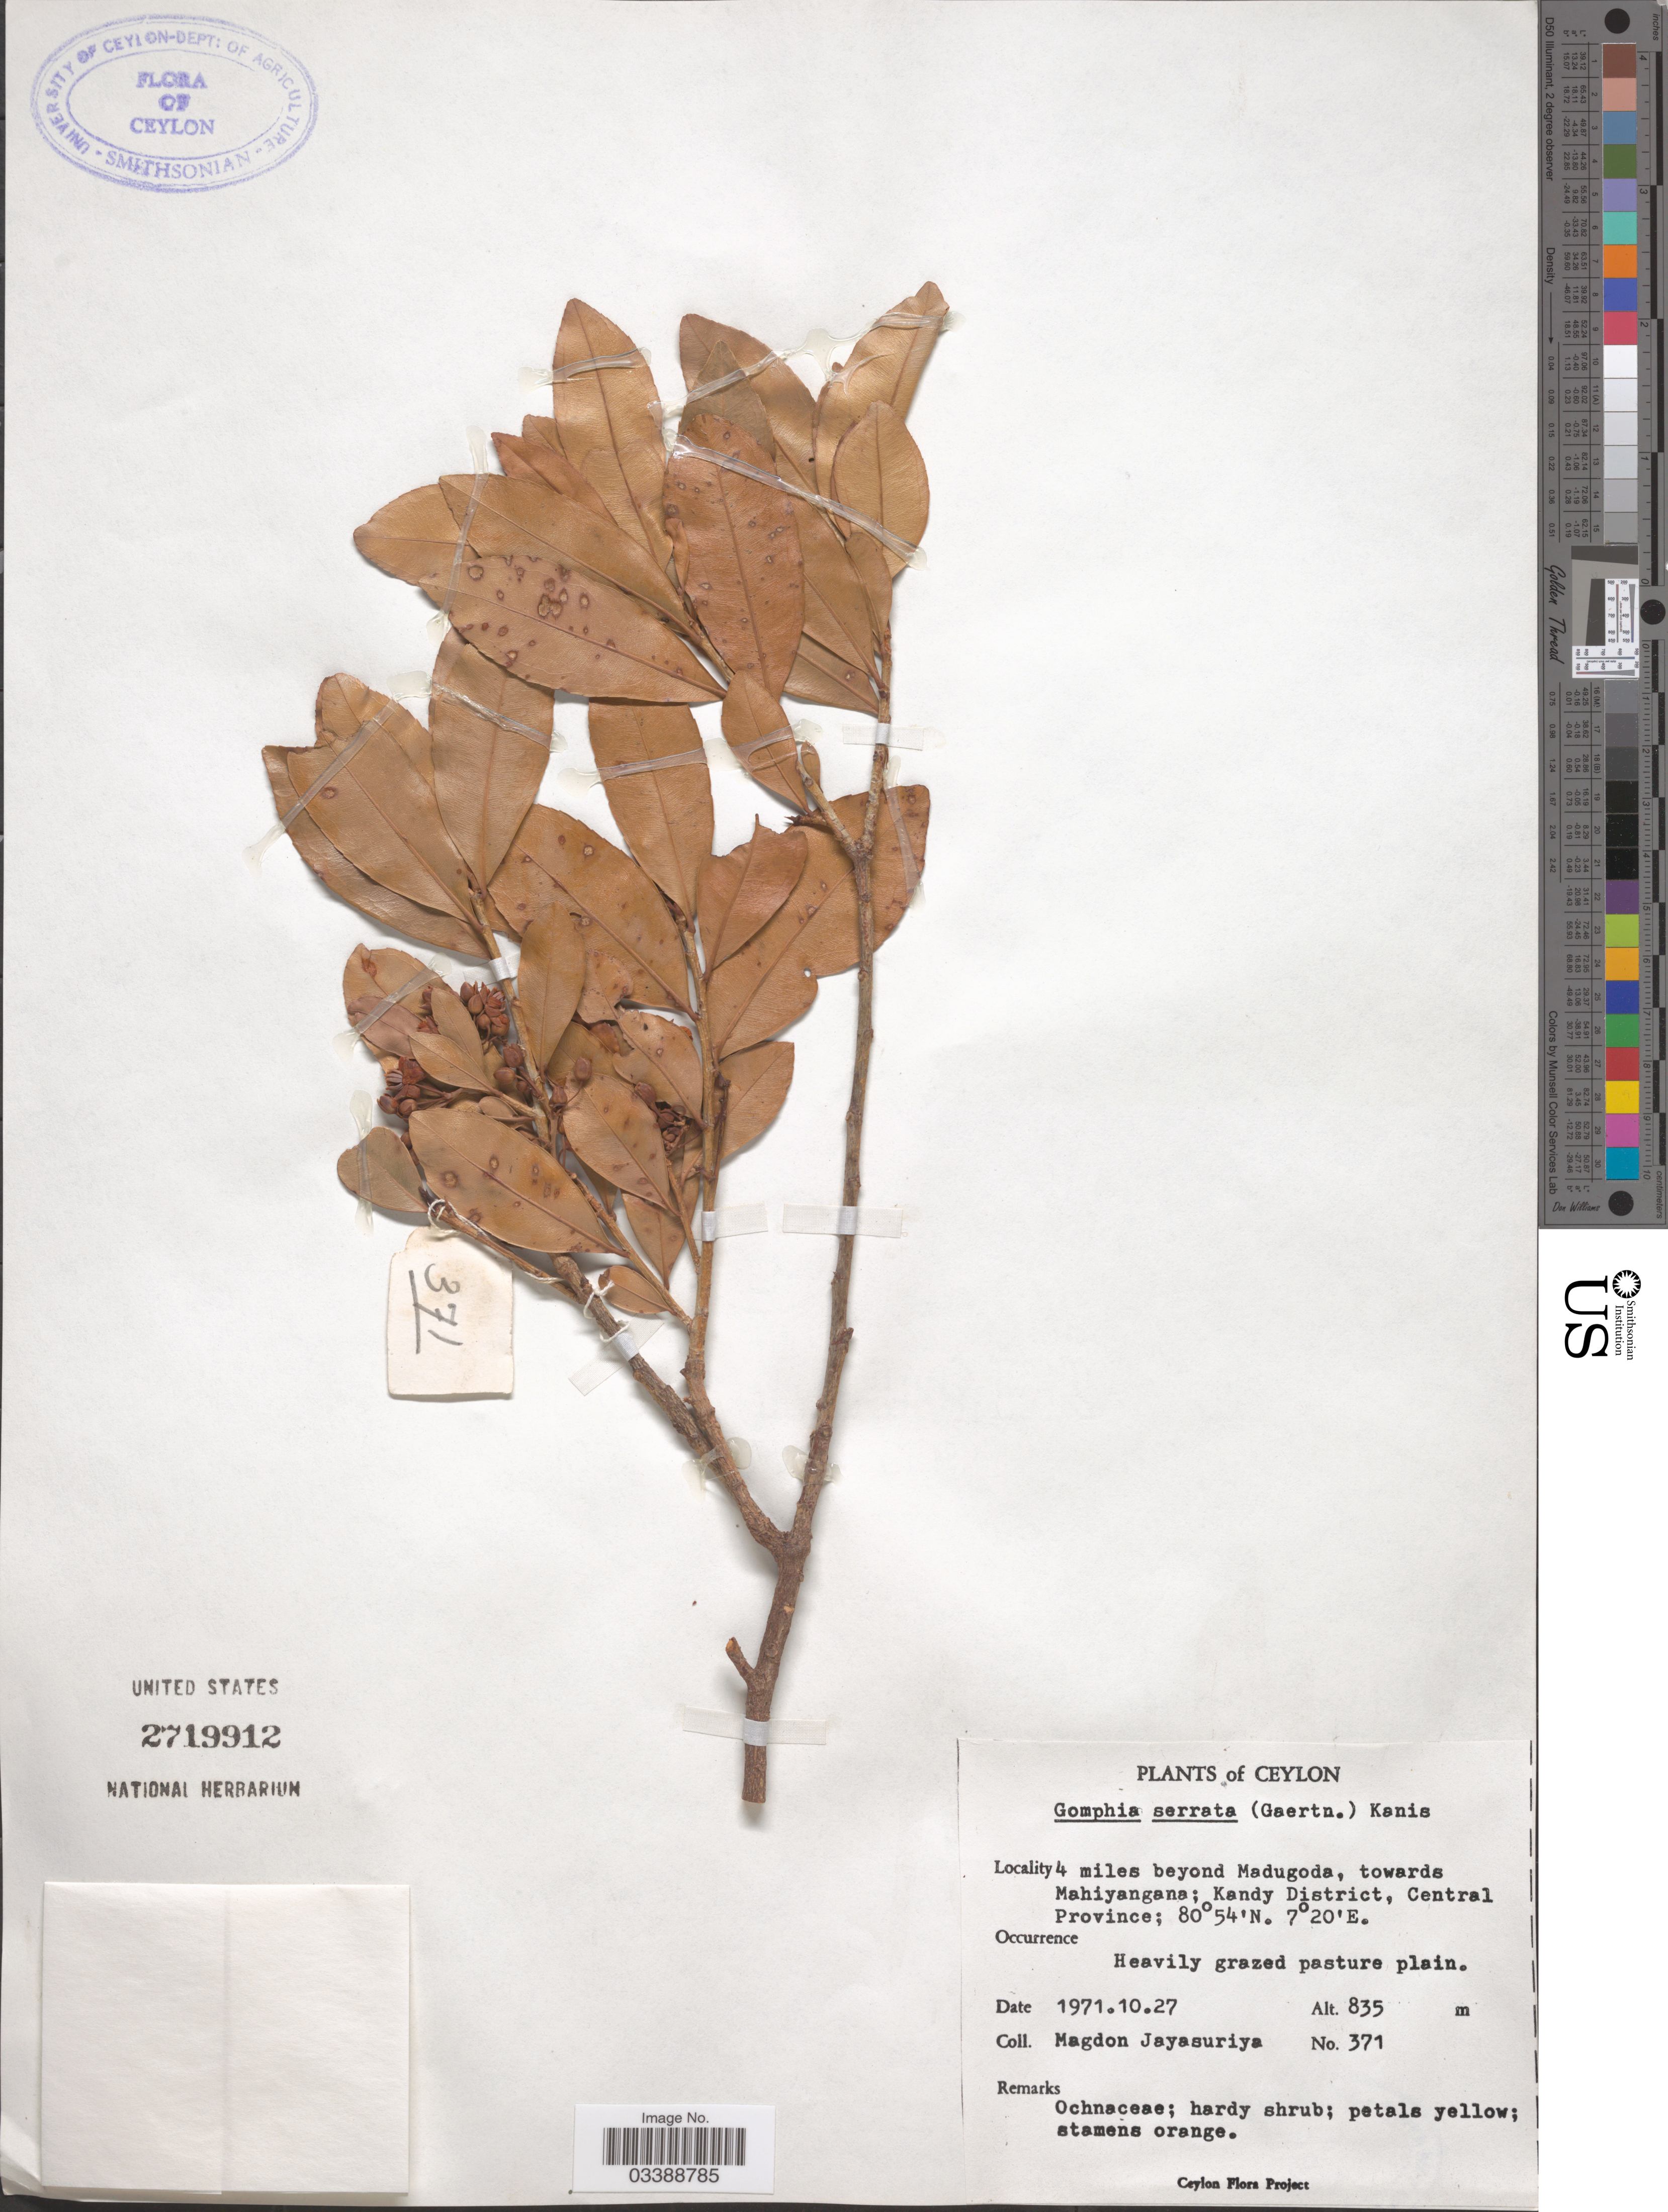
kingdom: Plantae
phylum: Tracheophyta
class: Magnoliopsida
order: Malpighiales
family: Ochnaceae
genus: Campylospermum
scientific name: Campylospermum serratum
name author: (Gaertn.) Bittrich & M.C.E. Amaral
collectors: A. H. Jayasuriya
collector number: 371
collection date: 1971-10-27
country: Sri Lanka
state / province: Central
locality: Ceylon. 4 miles beyond Madugoda, towards Mahiyangana; Kandy District.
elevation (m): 835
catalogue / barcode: US 2719912